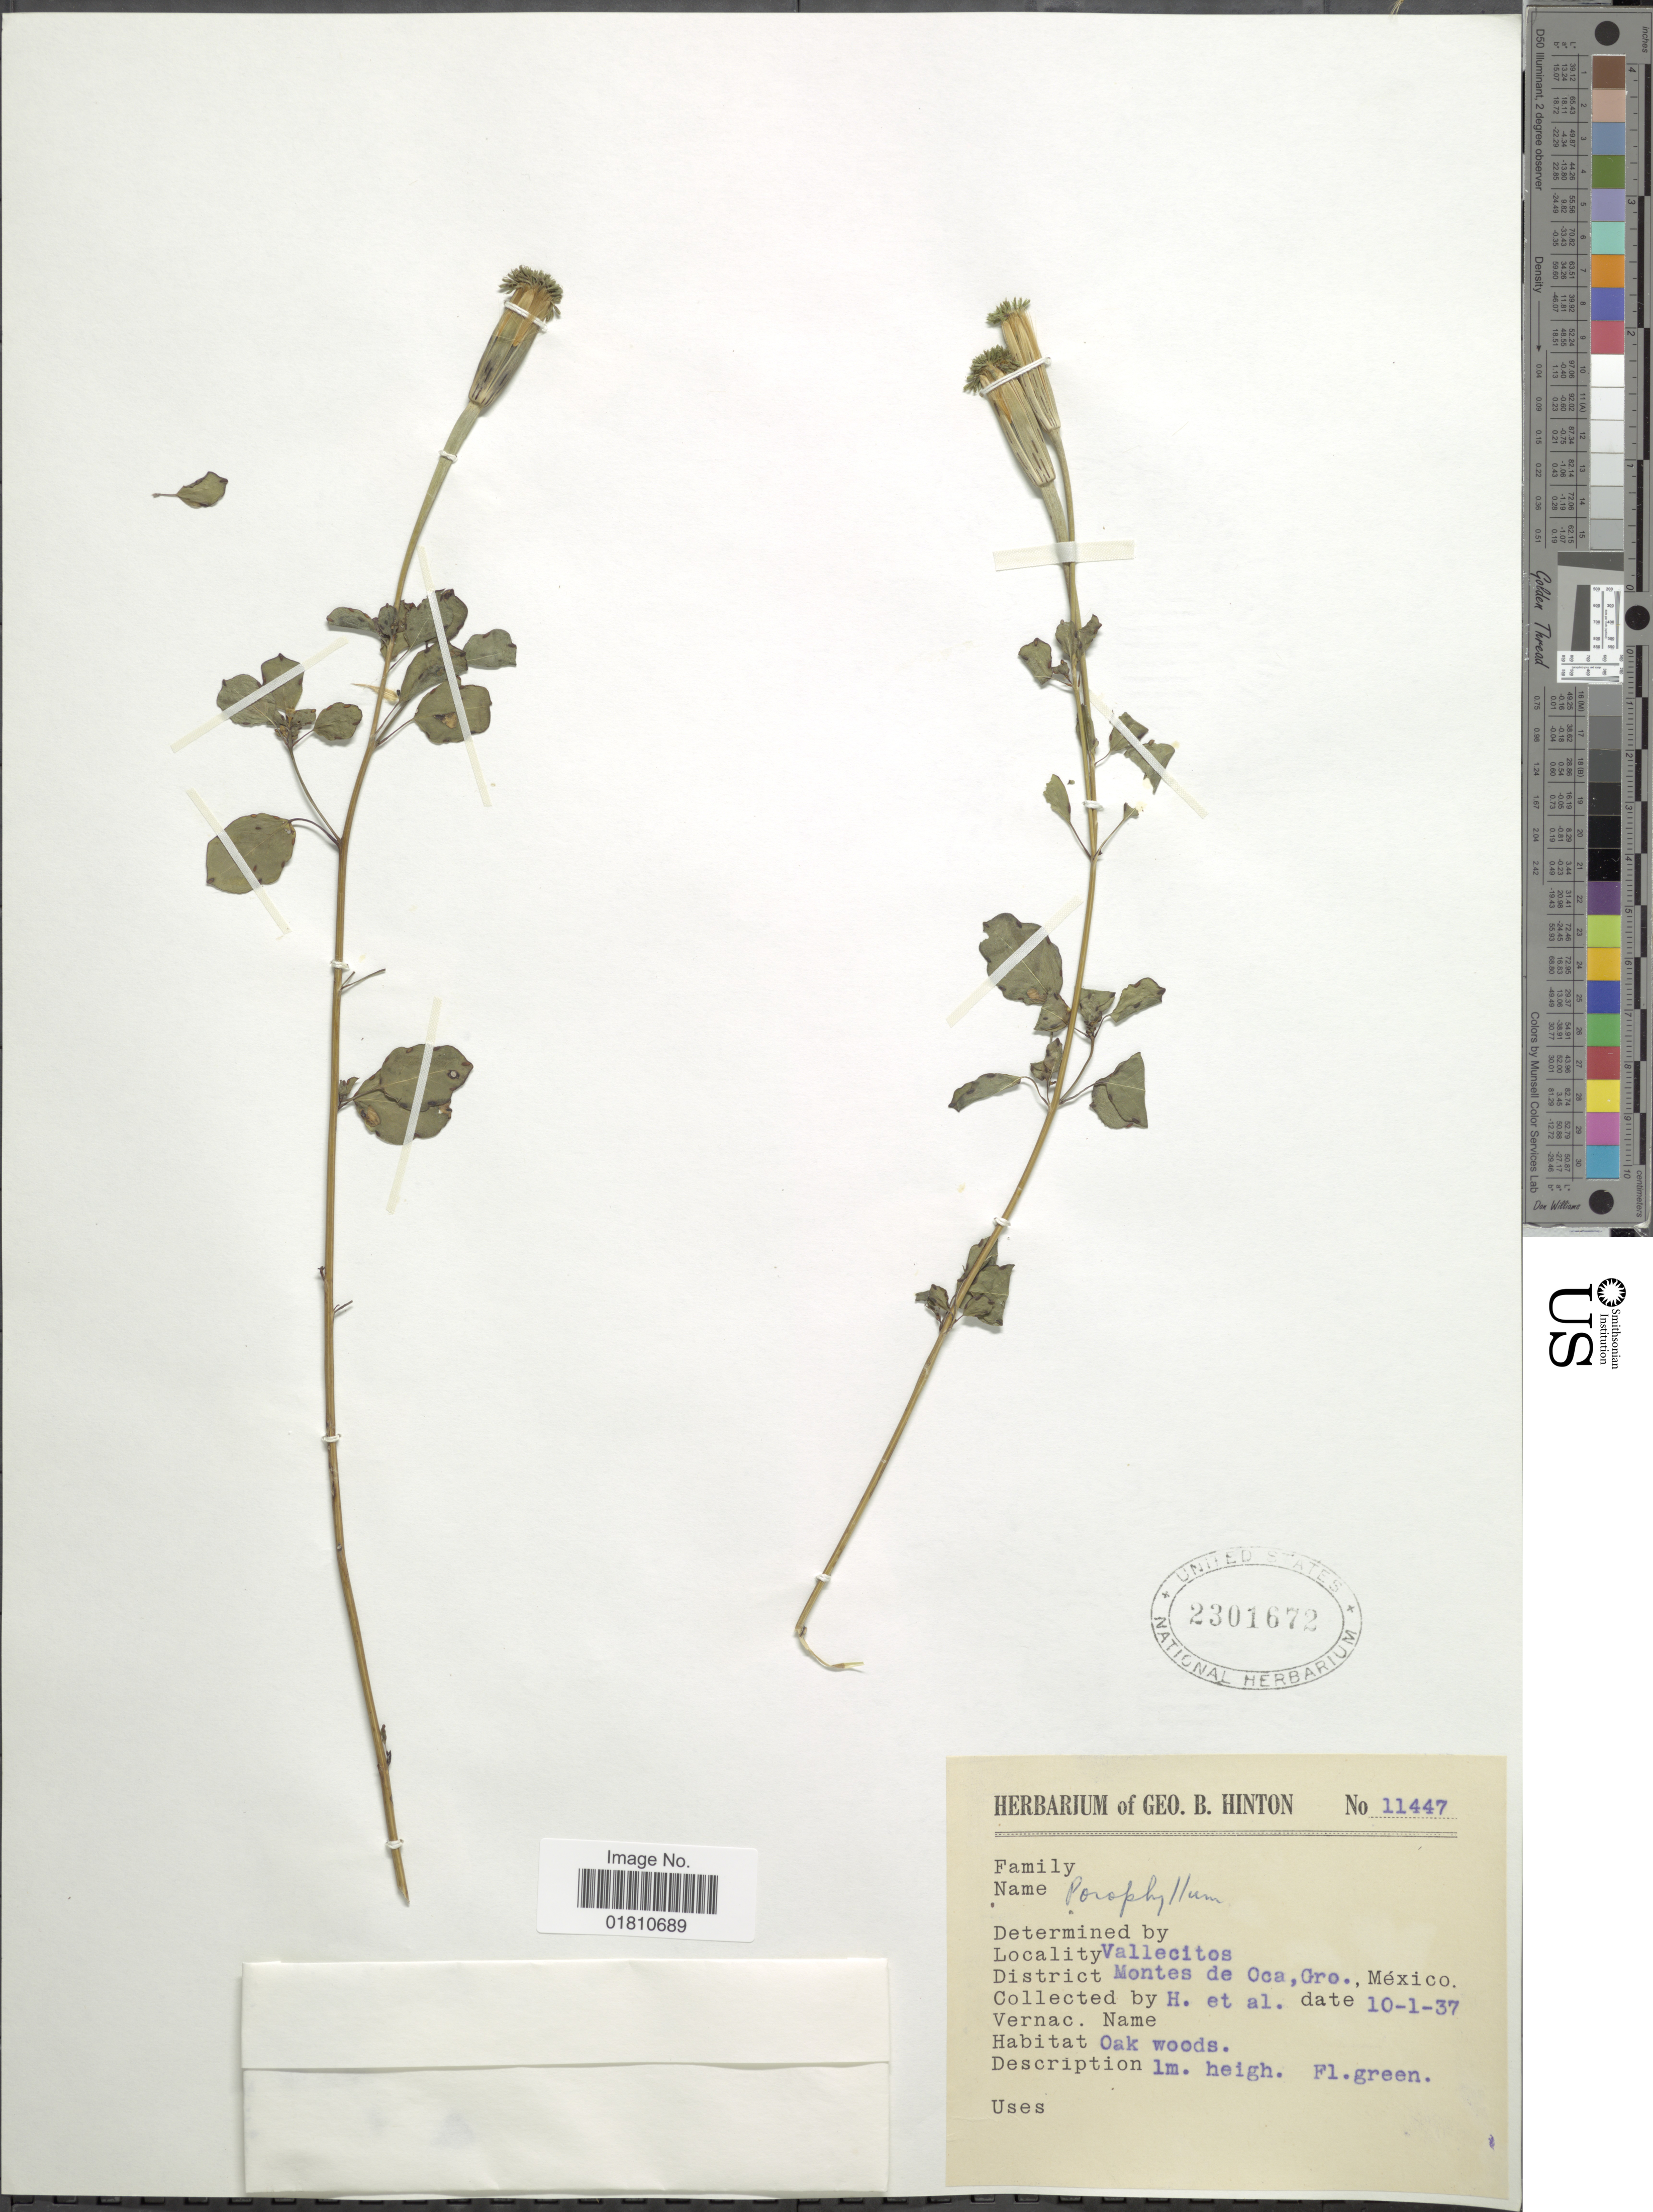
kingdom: Plantae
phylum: Tracheophyta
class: Magnoliopsida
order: Asterales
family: Asteraceae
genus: Porophyllum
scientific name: Porophyllum macrocephalum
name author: DC.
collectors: G. B. Hinton & et al.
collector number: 11447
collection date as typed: Transcribed d/m/y: 1/10/37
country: Mexico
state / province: Guerrero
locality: Vallecitos, District Montes de Oca.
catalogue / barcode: US 2301672